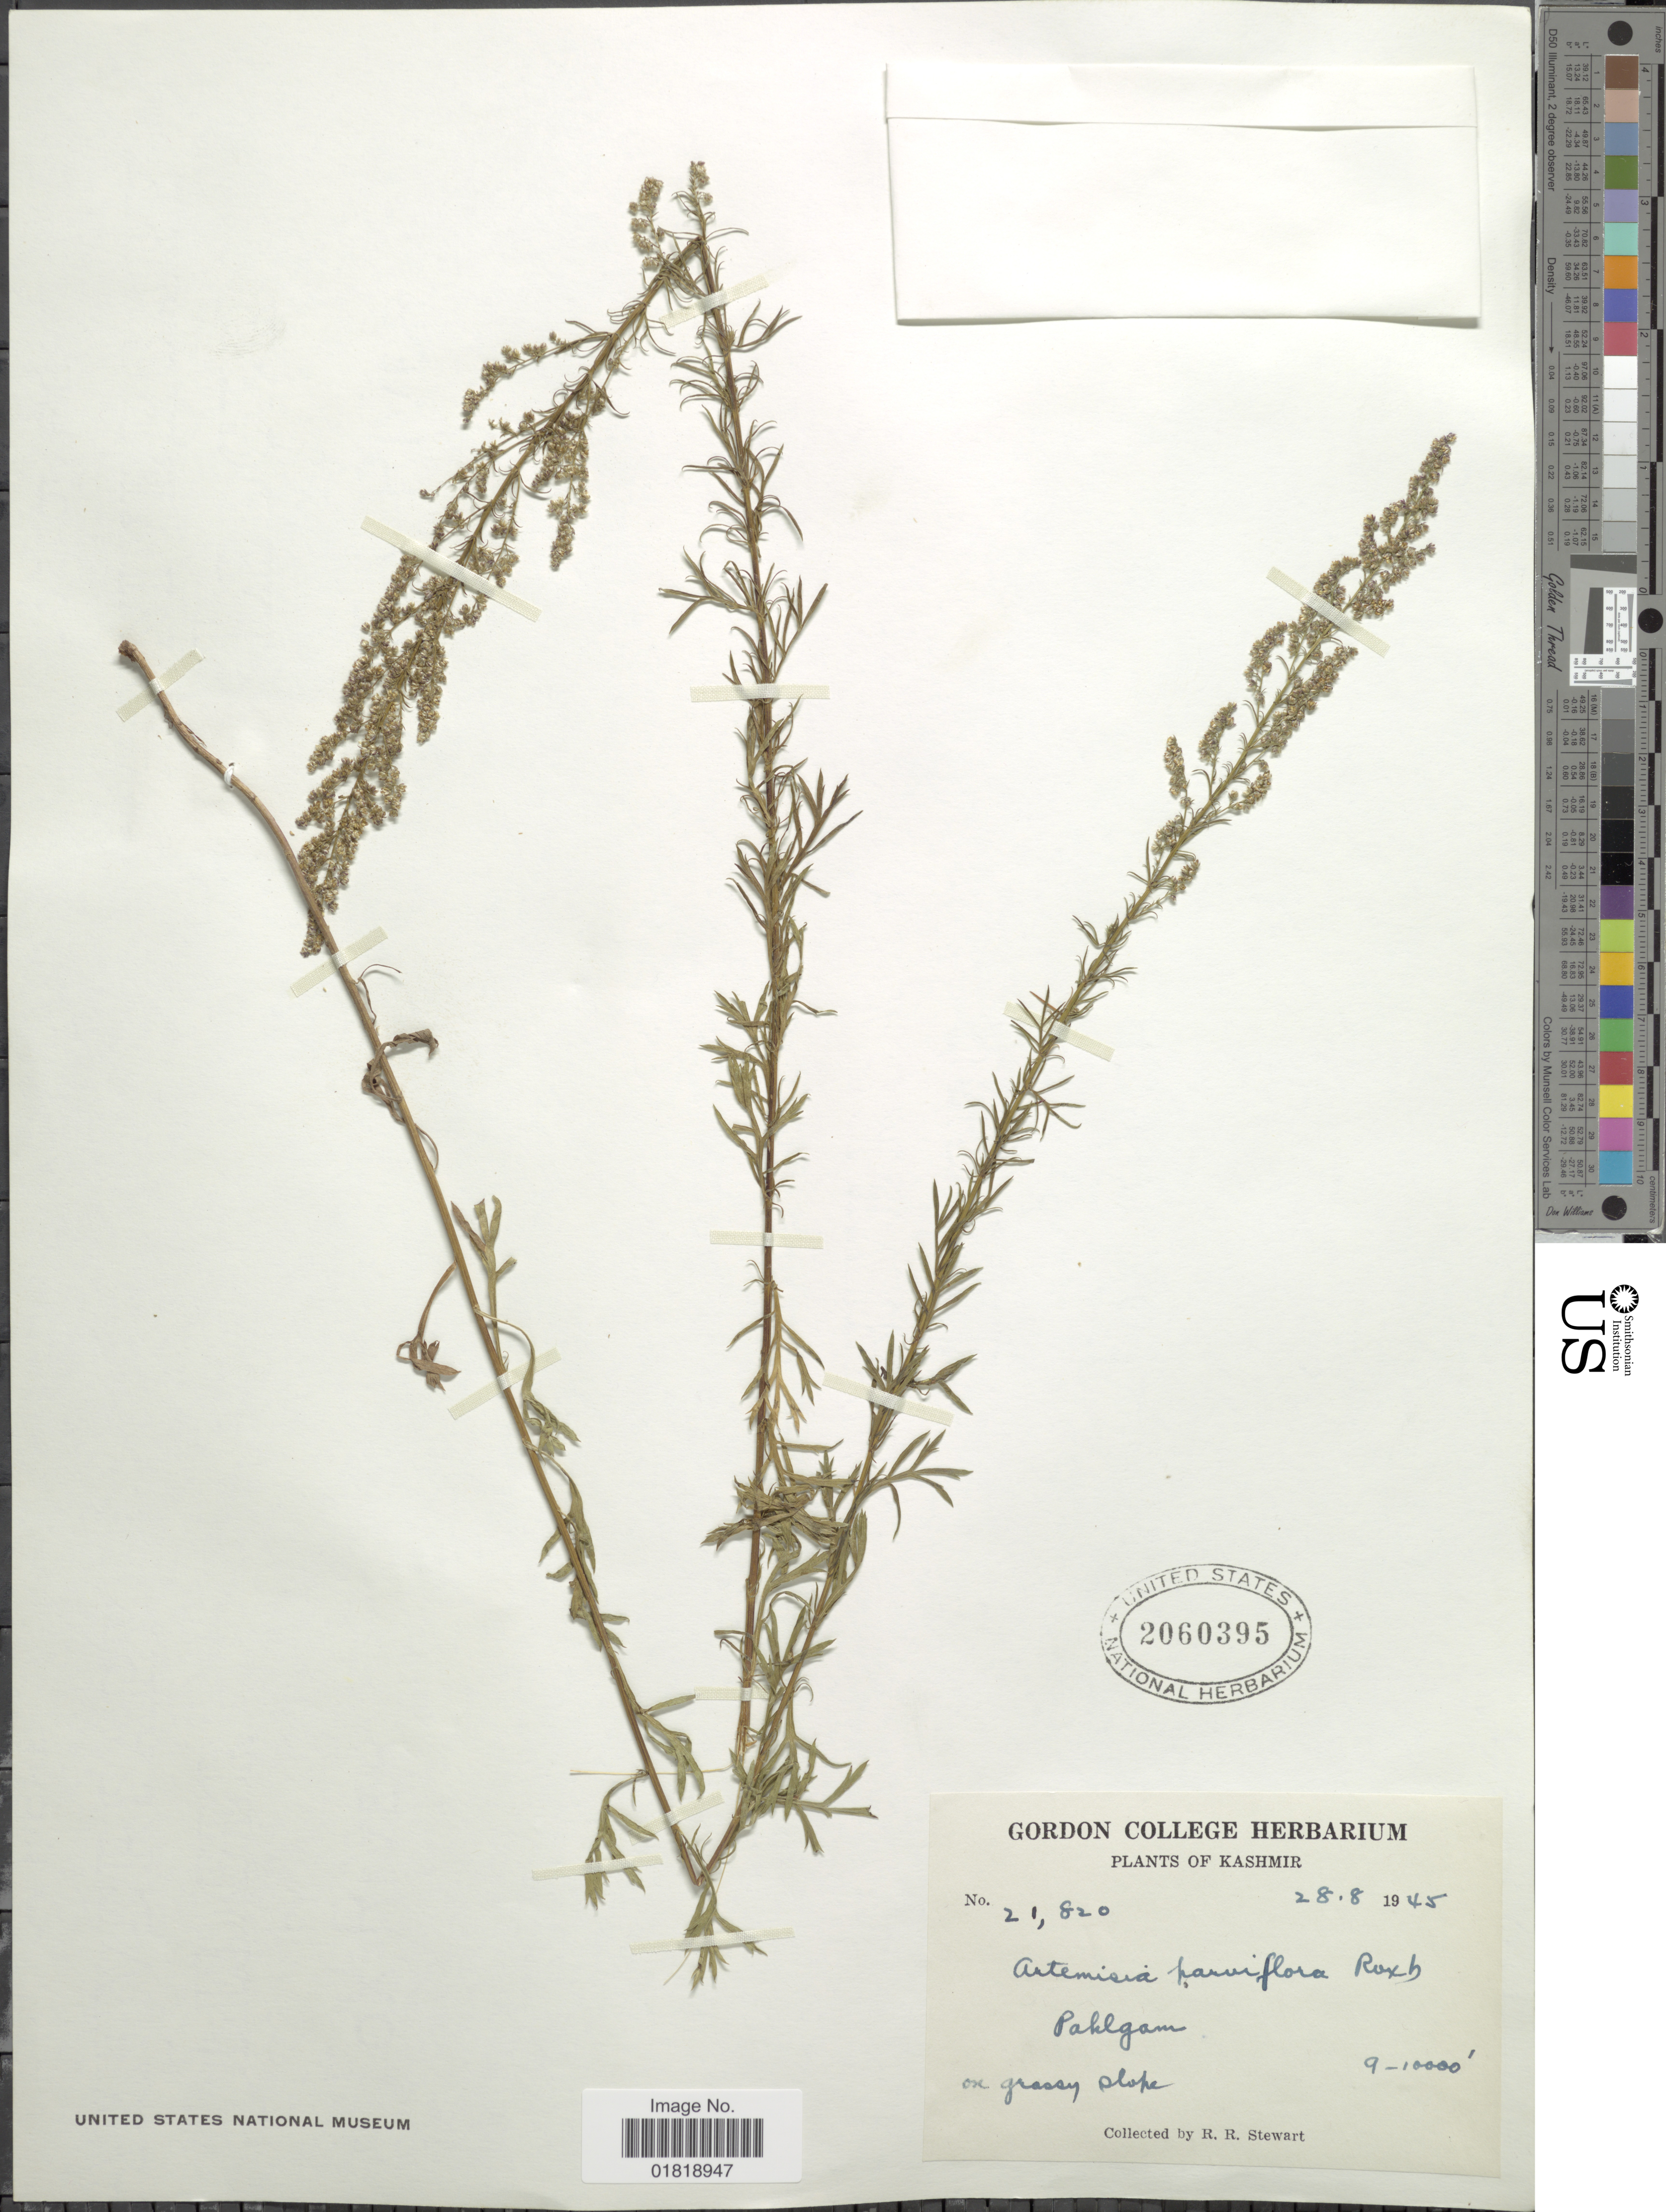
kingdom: Plantae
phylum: Tracheophyta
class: Magnoliopsida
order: Asterales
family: Asteraceae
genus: Artemisia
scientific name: Artemisia parviflora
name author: Roxb.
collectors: R. R. Stewart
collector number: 21820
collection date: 1945-08-28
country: India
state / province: Jammu and Kashmir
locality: Kashmir, Paklgam, on grassy slope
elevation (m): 2743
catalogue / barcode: US 2060395